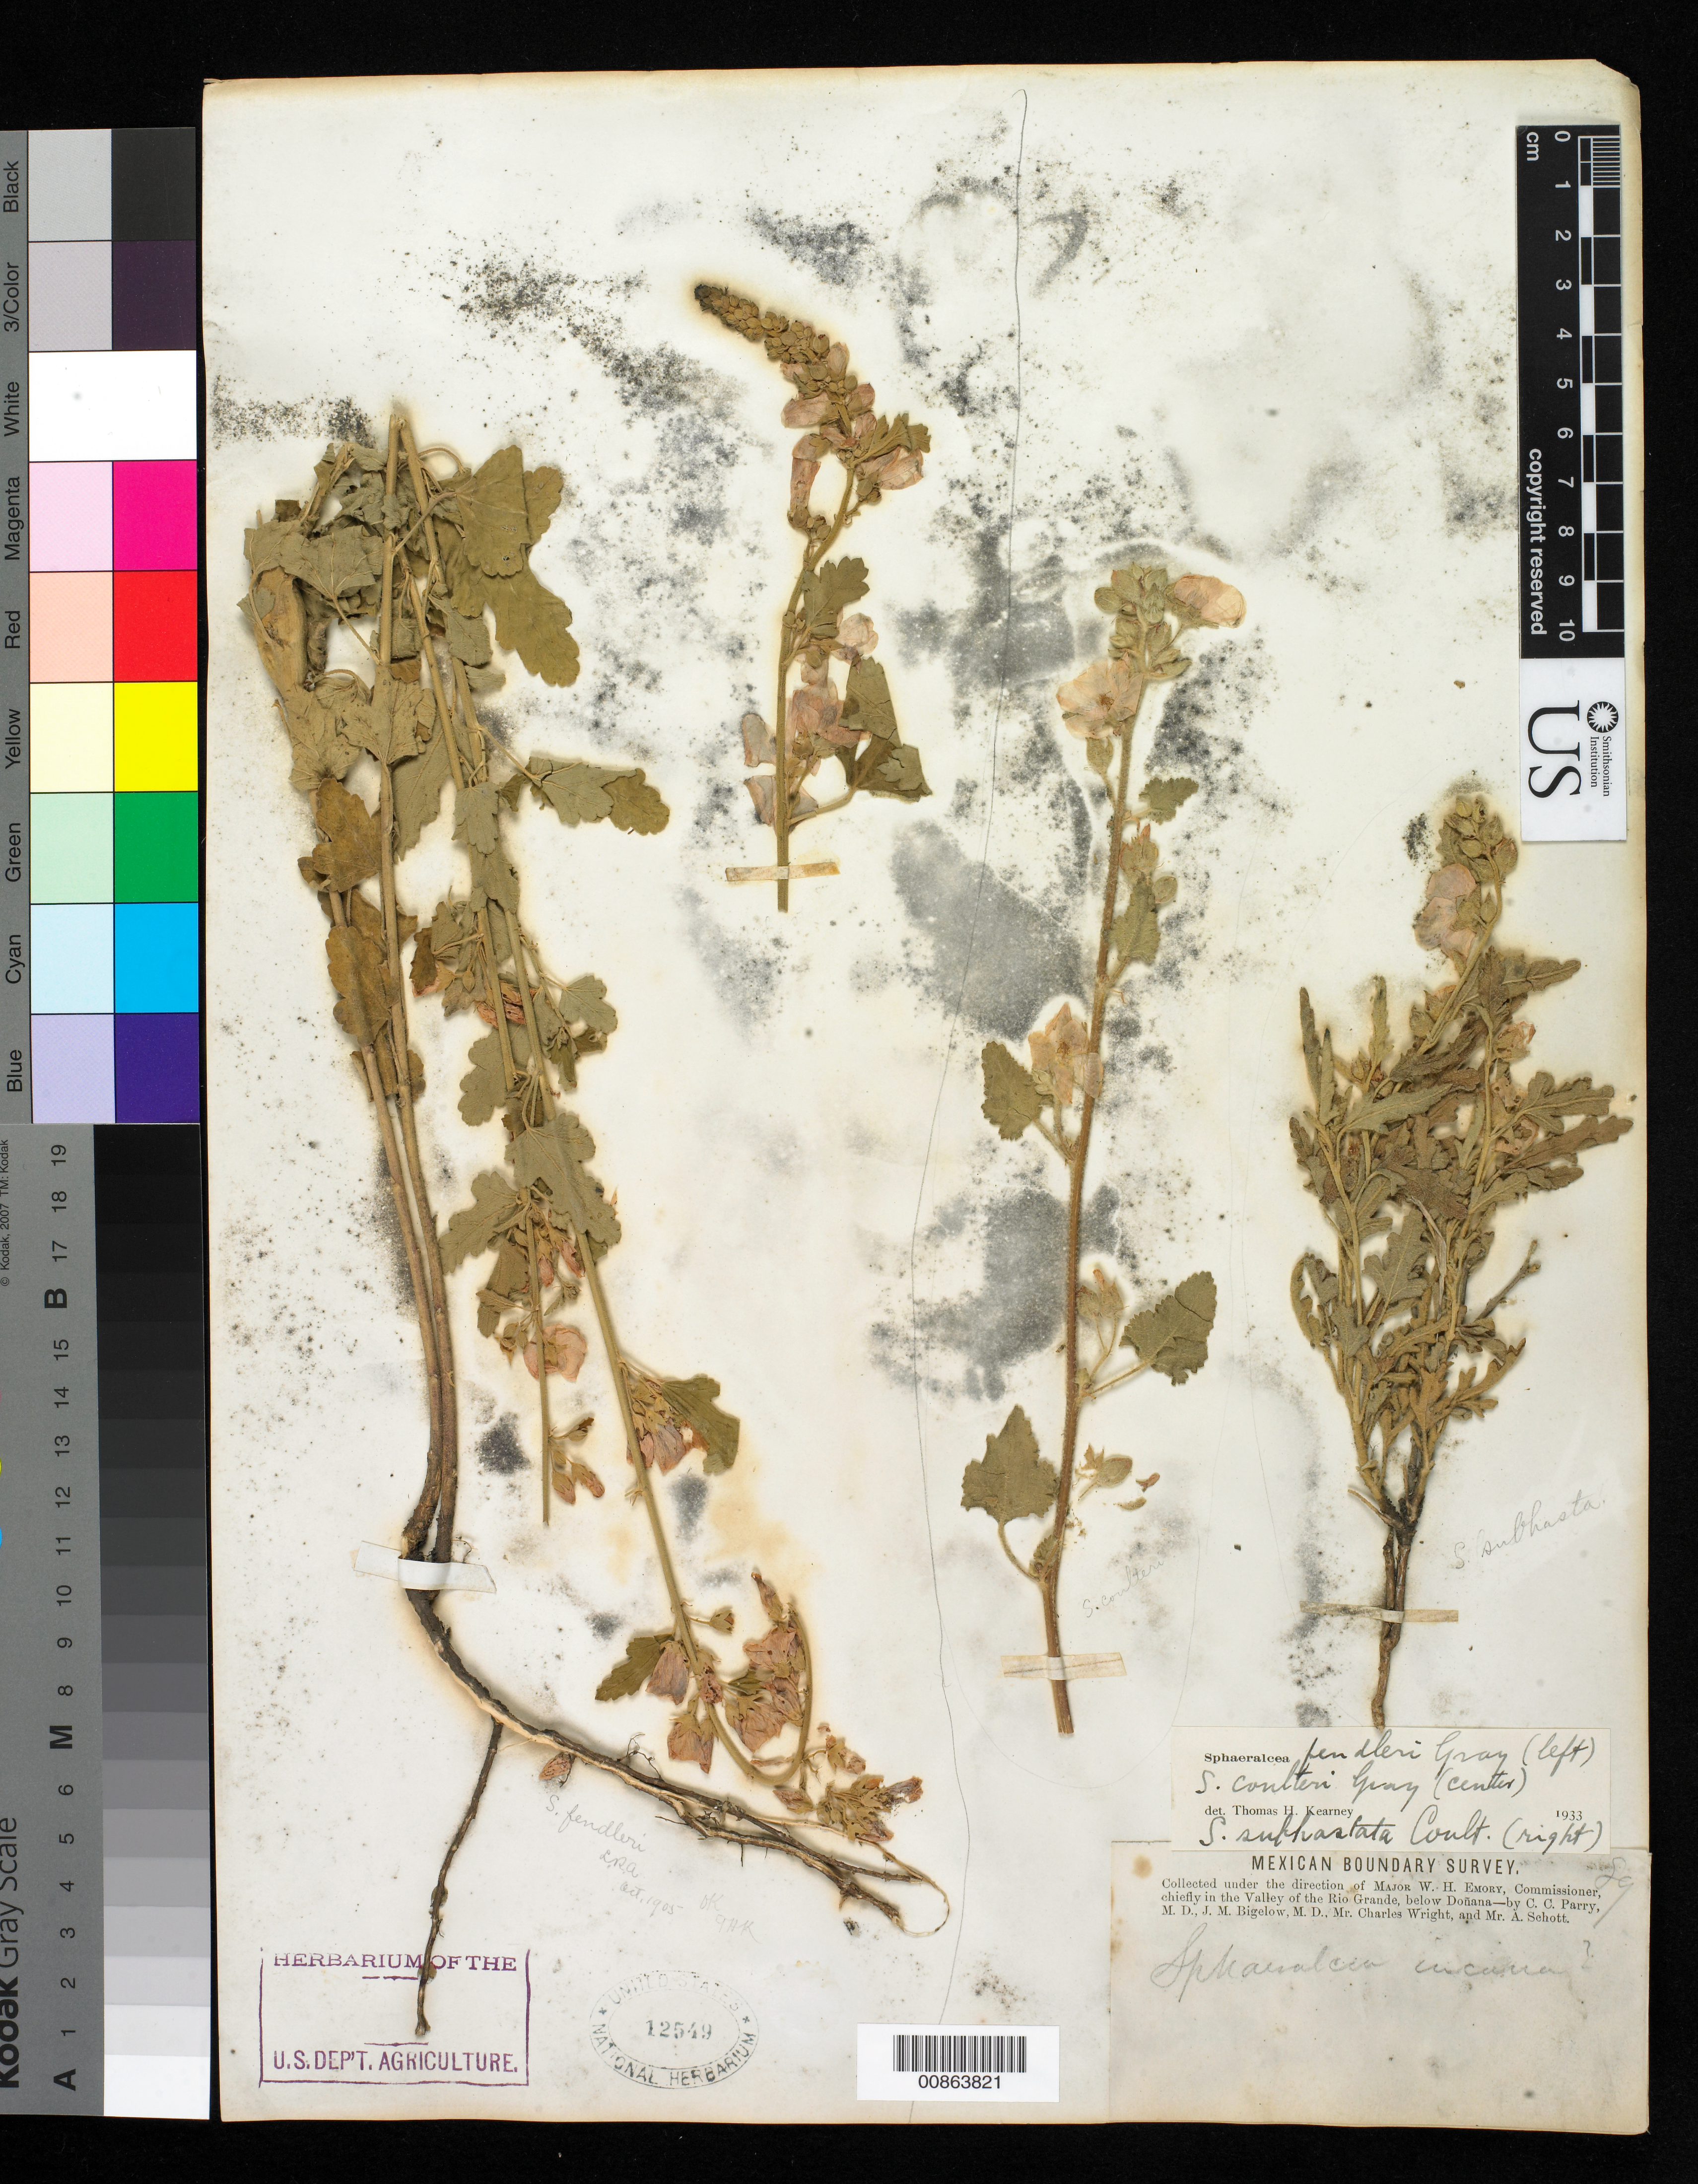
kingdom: Plantae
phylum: Tracheophyta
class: Magnoliopsida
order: Malvales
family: Malvaceae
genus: Sphaeralcea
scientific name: Sphaeralcea fendleri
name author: A. Gray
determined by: Kearney, T. H.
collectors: C. C. Parry, J. M. Bigelow, C. Wright & A. C. V. Schott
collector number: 89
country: United States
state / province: New Mexico / Texas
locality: Valley of the Rio Grande, below Doñana.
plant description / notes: Three specimens on one sheet: Sphaeralcea fendleri Gray Sphaeralcea coulteri (S.Watson) A.Gray Sphaeralcea subhastata J.M. Coult.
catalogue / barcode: US 12549